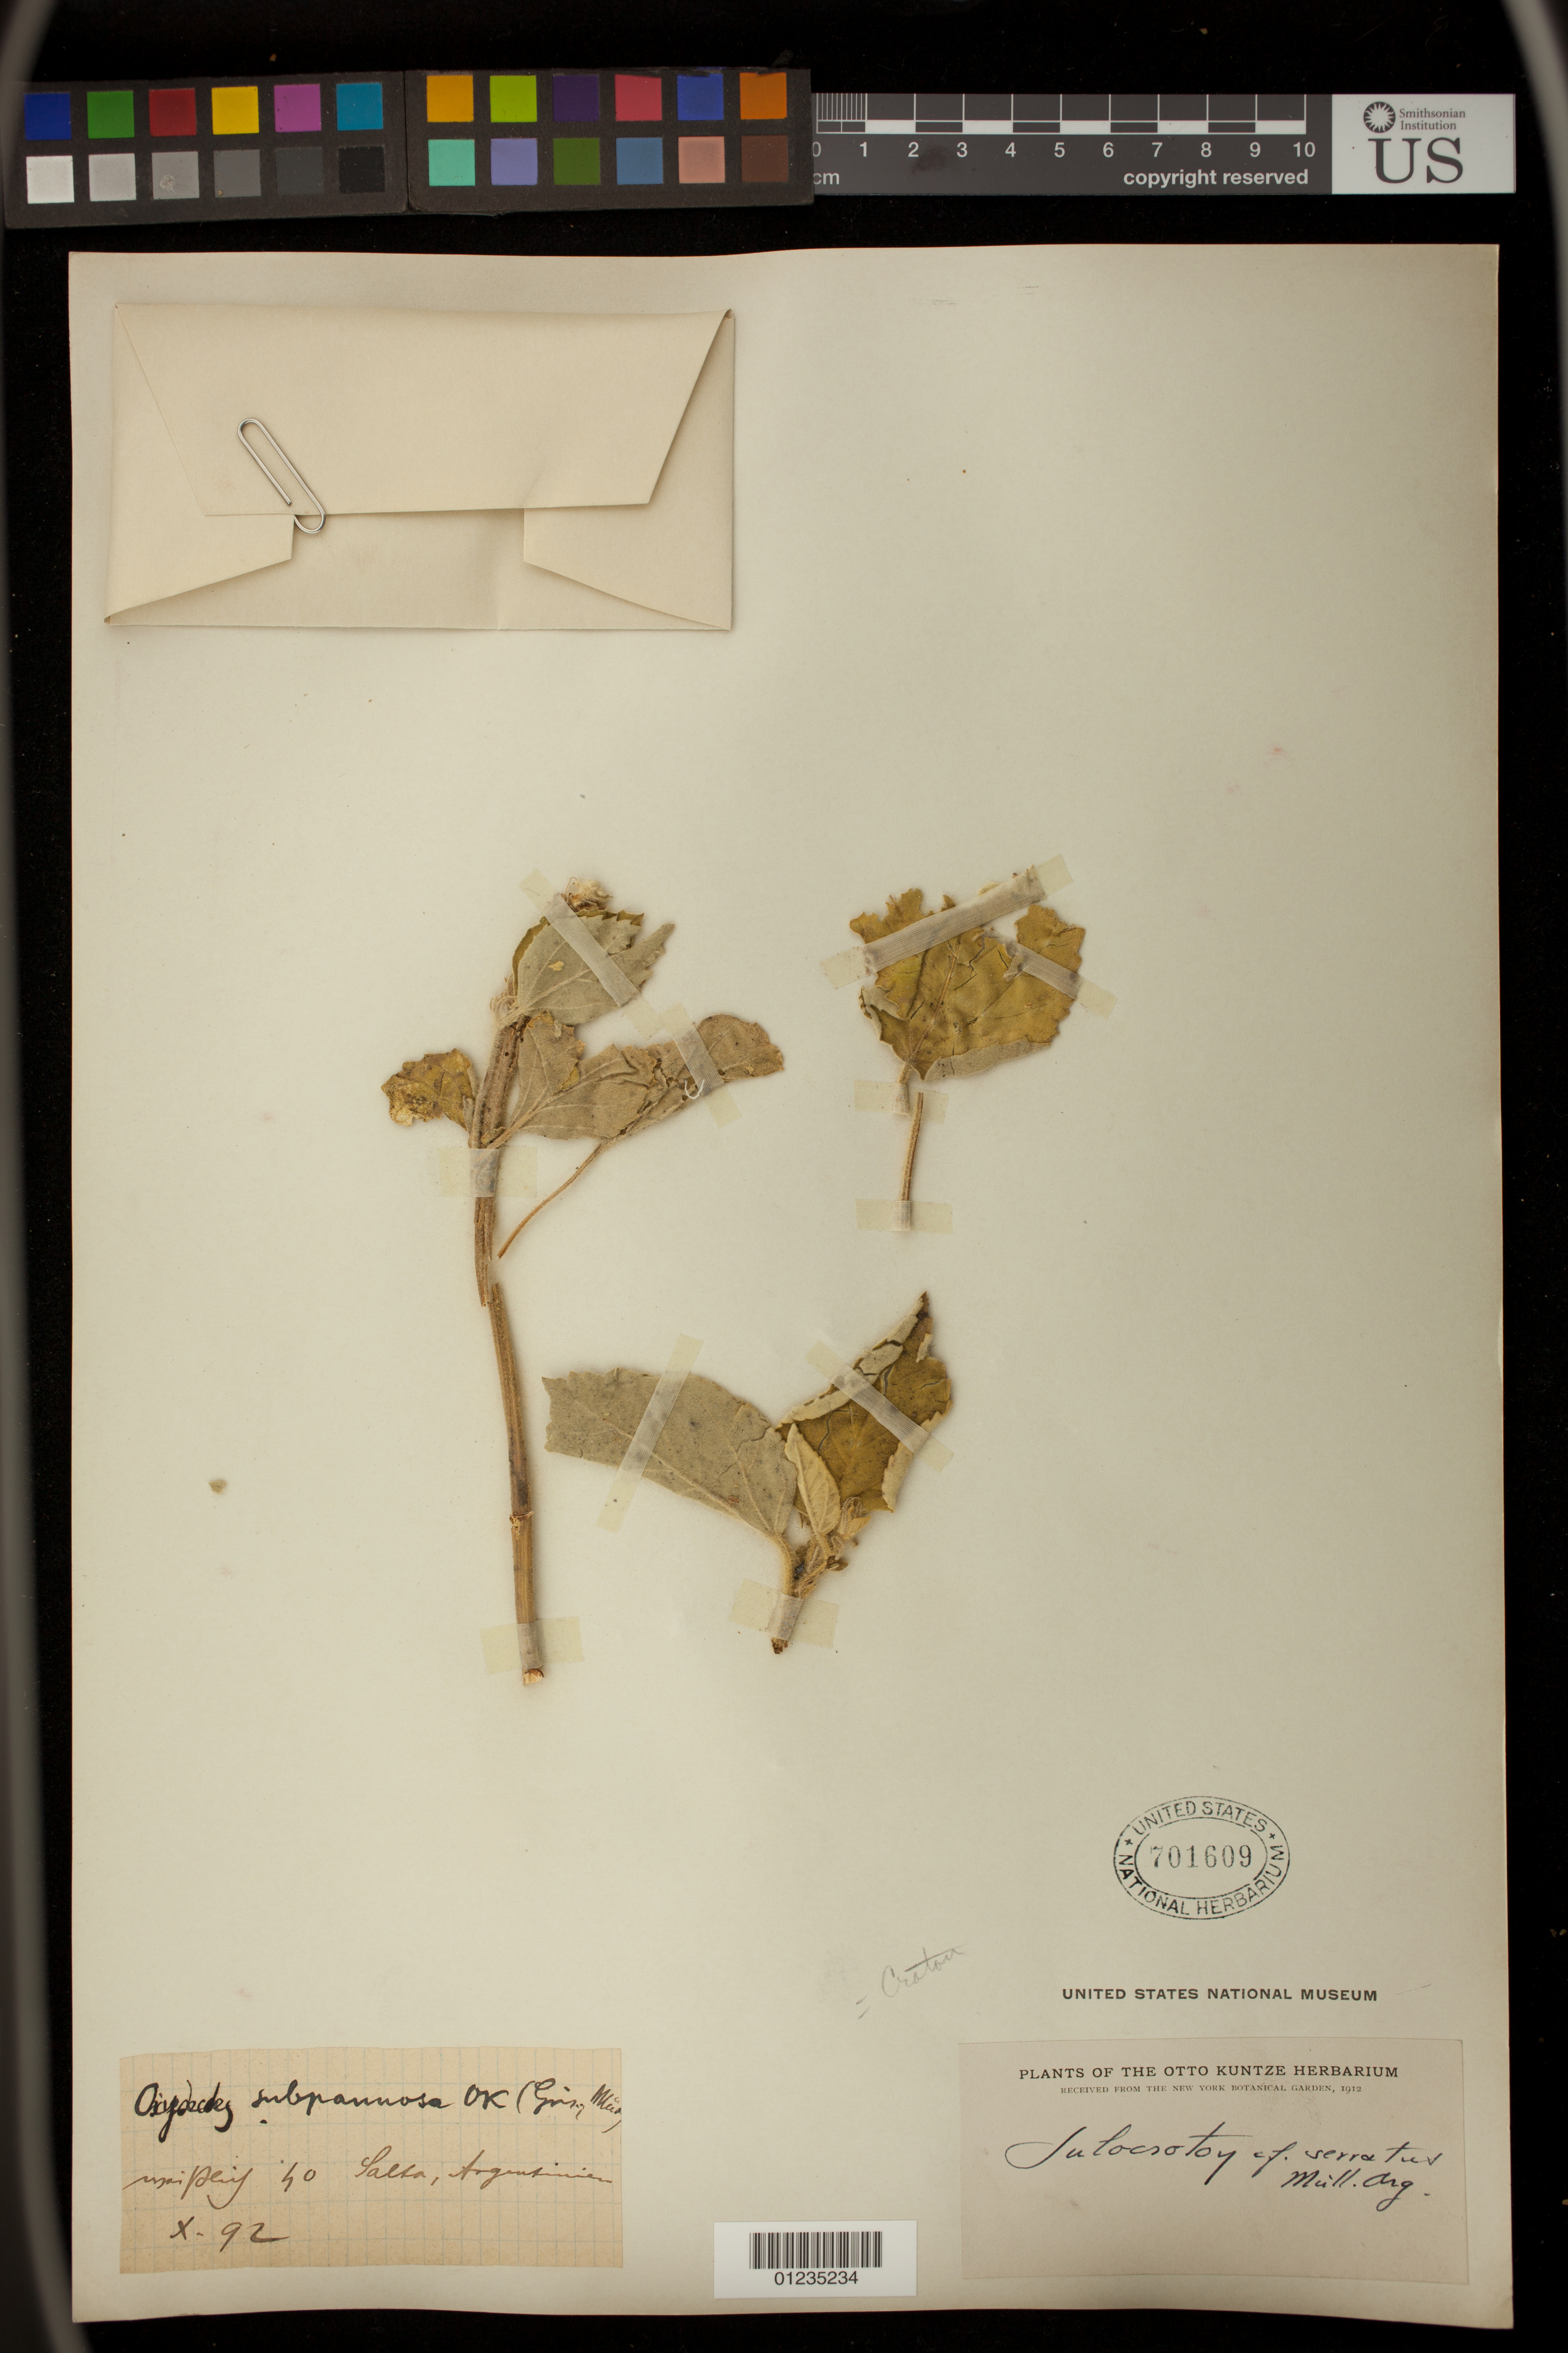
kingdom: Plantae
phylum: Tracheophyta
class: Magnoliopsida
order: Malpighiales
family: Euphorbiaceae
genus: Julocroton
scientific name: Julocroton subpannosus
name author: Müll. Arg.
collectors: C.E.O. Kuntze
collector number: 40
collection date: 1892-10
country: Argentina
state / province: Salta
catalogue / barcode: US 701609